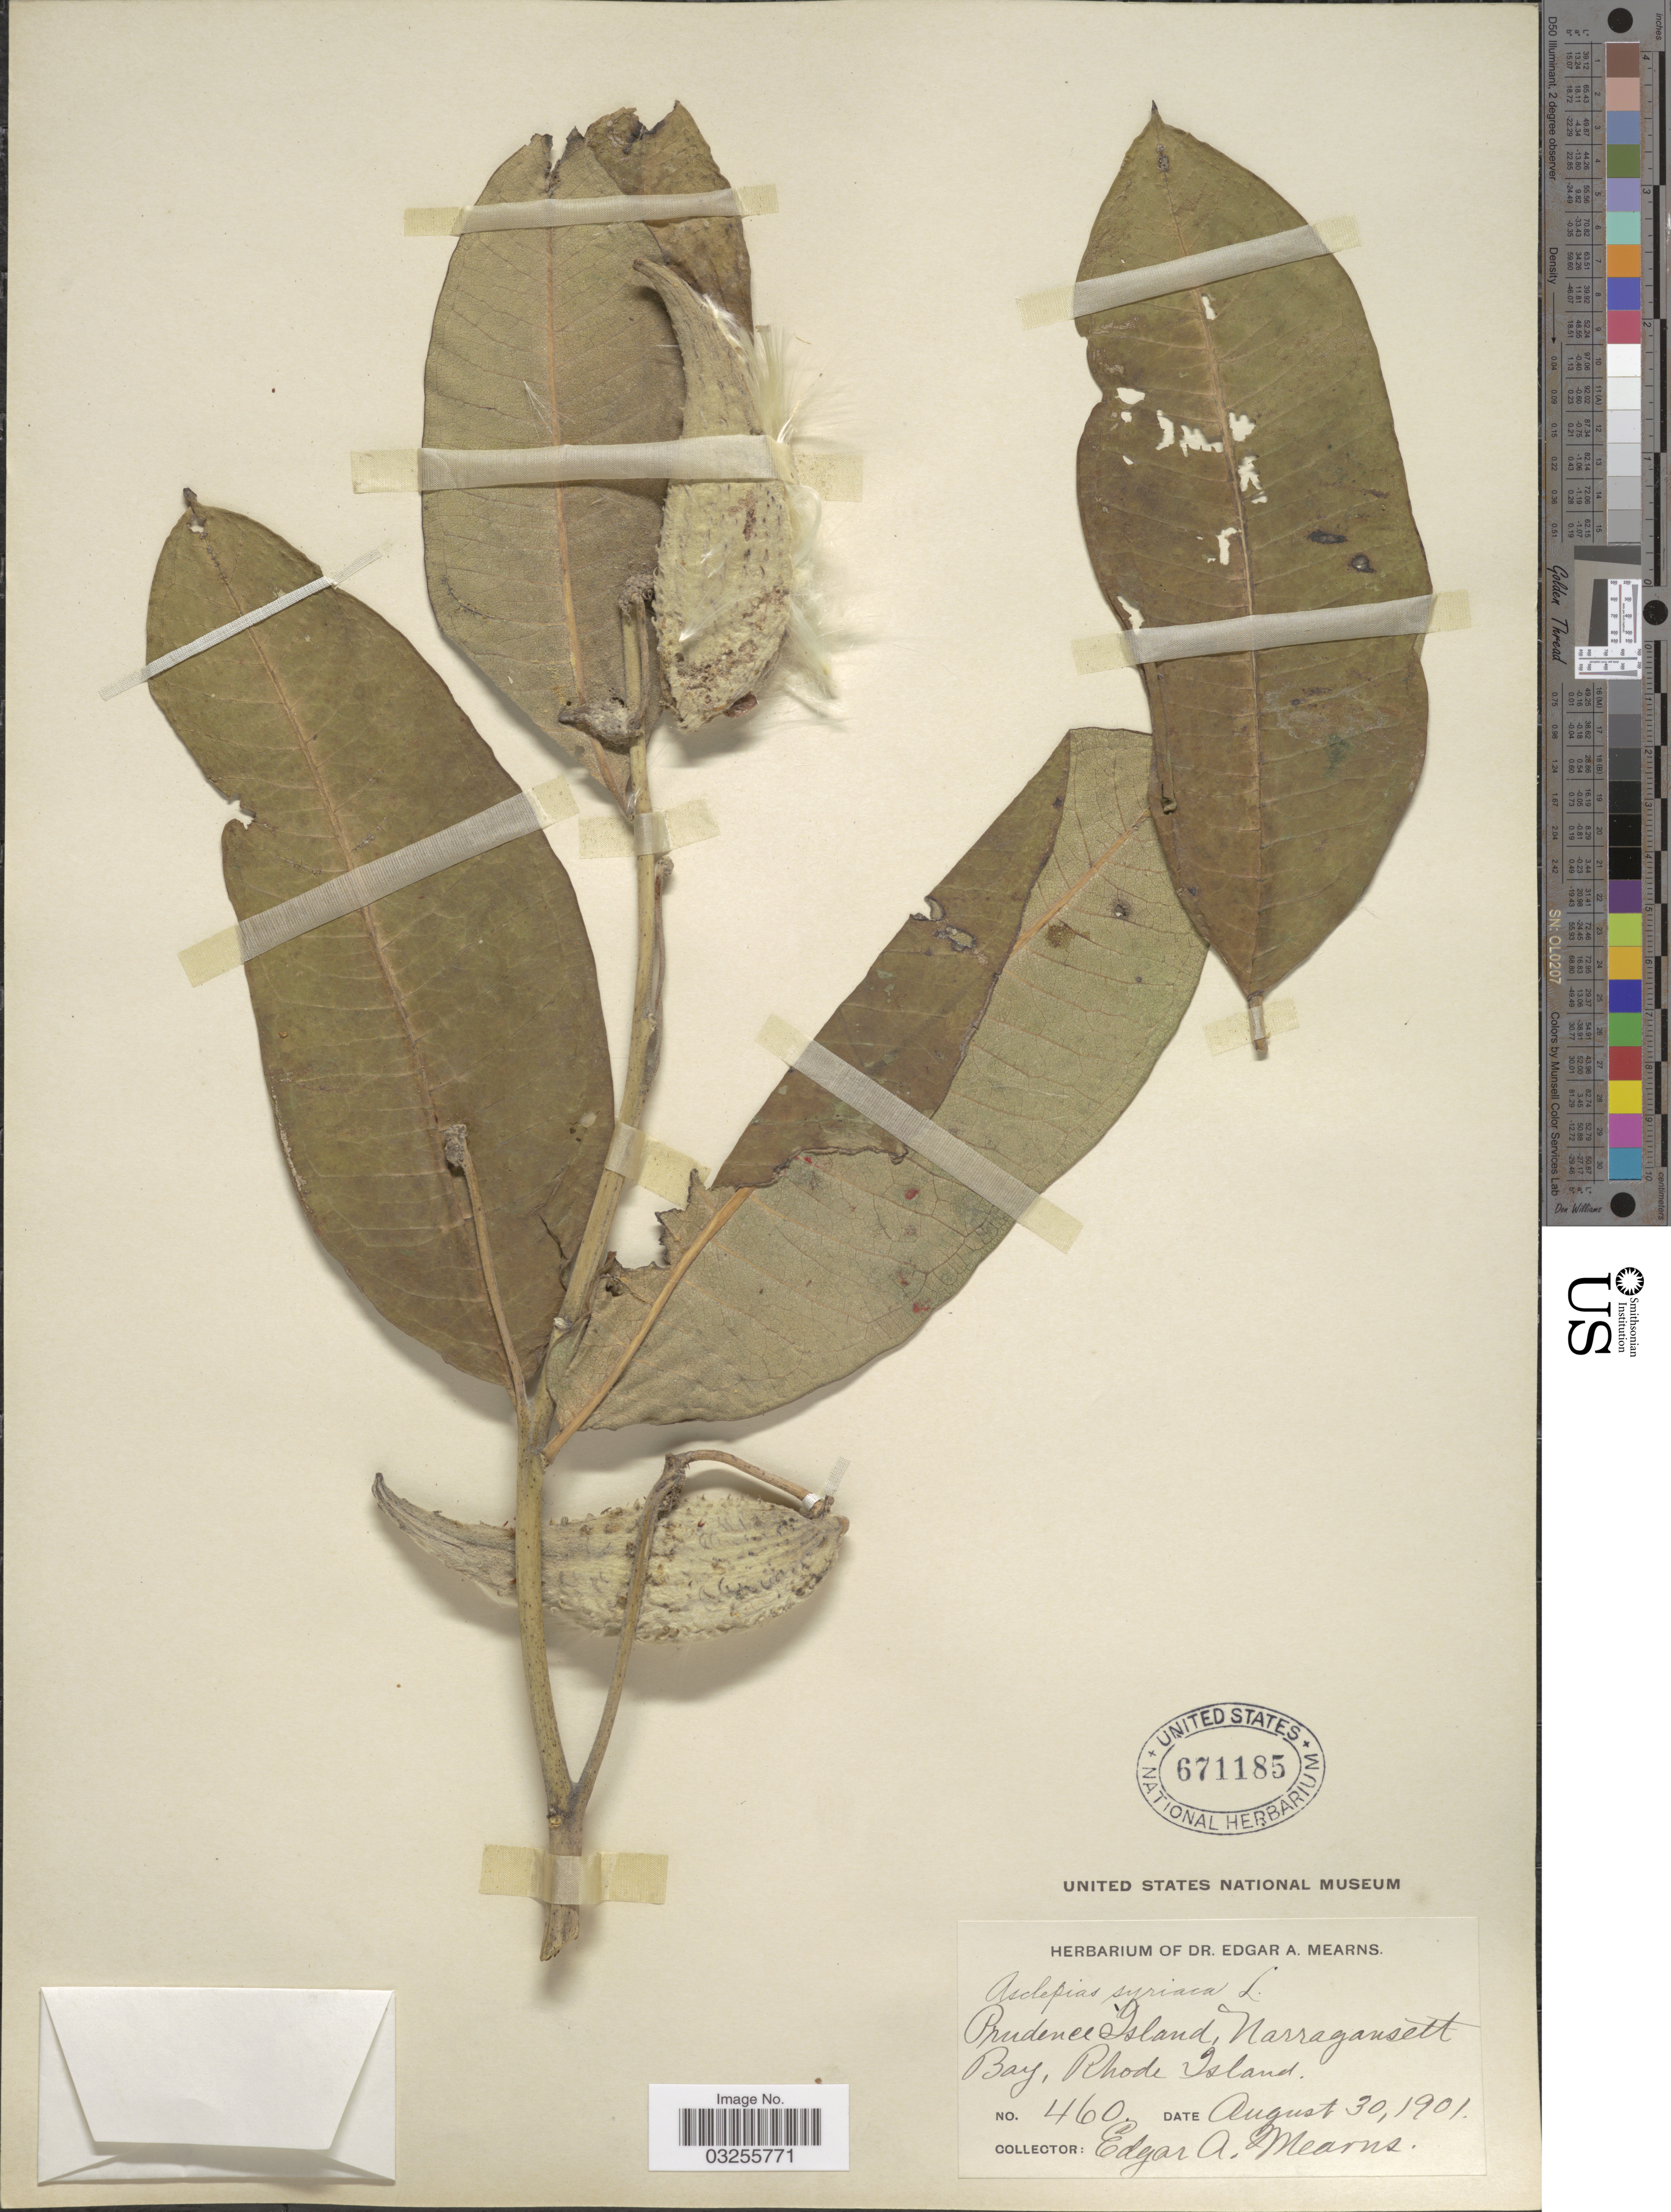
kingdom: Plantae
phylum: Tracheophyta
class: Magnoliopsida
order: Gentianales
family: Apocynaceae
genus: Asclepias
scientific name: Asclepias syriaca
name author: L.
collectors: E. A. Mearns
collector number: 460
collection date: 1901-08-30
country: United States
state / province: Rhode Island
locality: Prudence Island, Narragansett Bay.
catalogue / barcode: US 671185